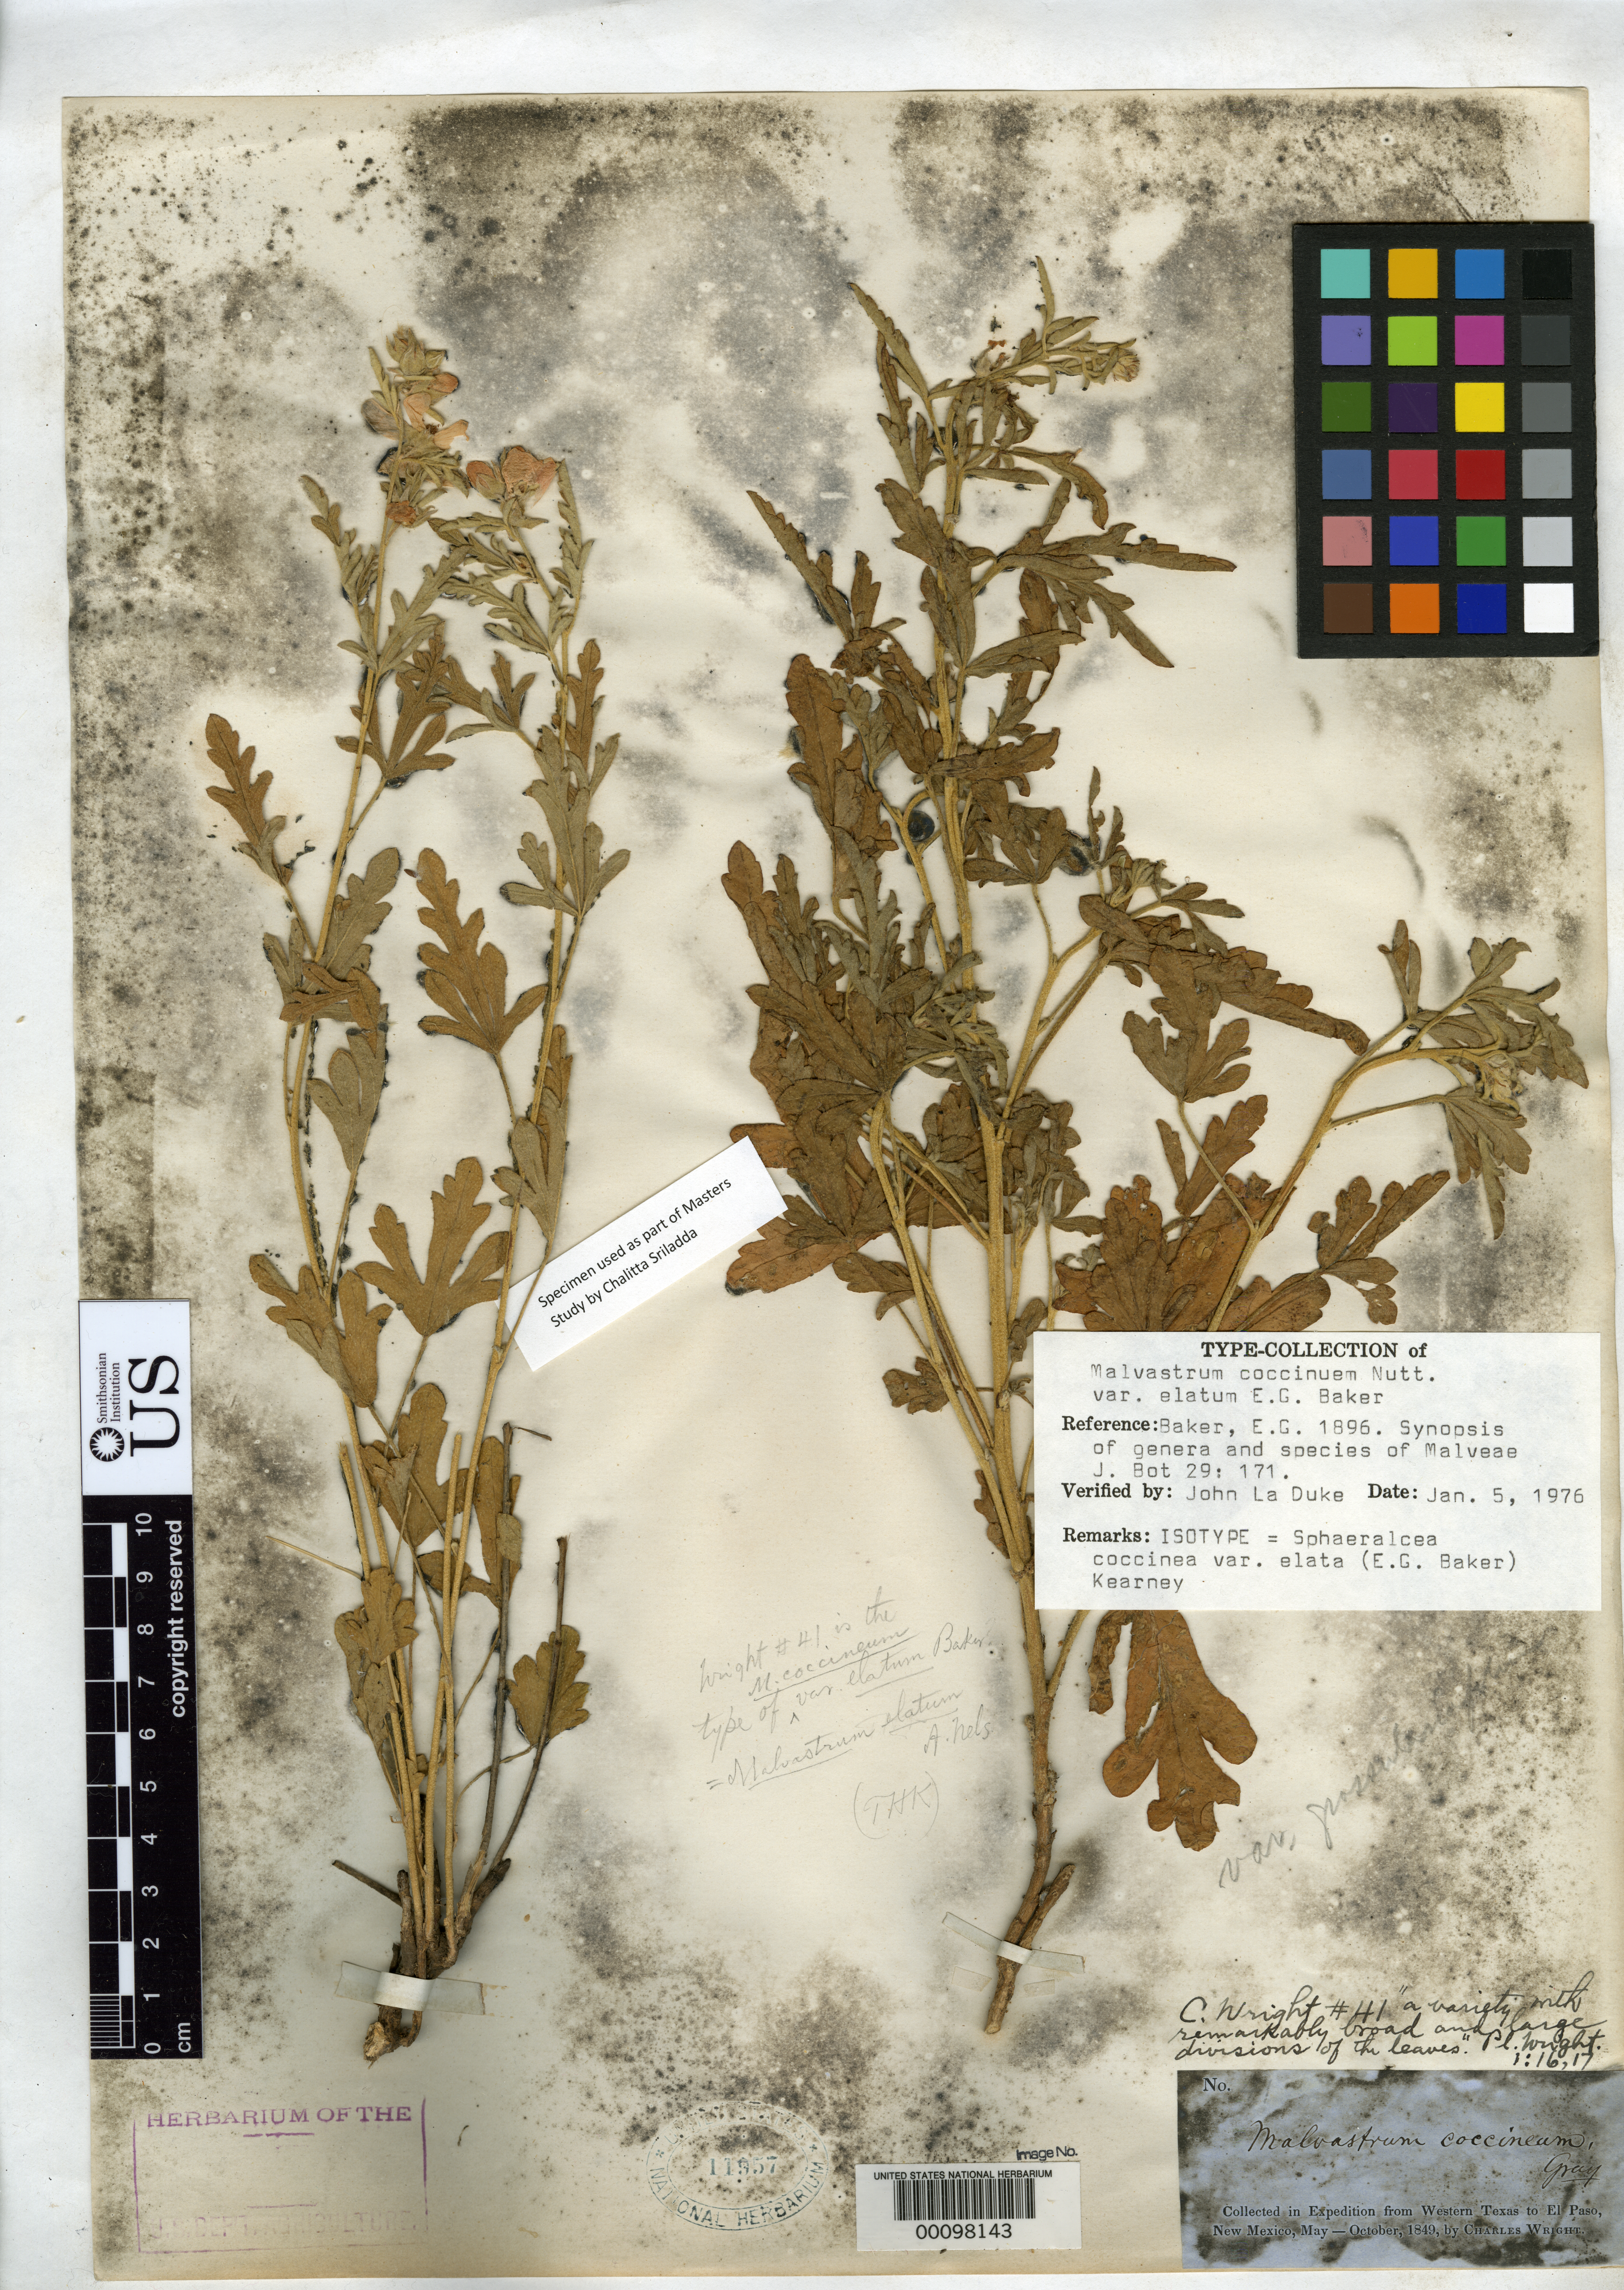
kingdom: Plantae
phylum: Tracheophyta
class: Magnoliopsida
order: Malvales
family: Malvaceae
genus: Malvastrum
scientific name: Malvastrum coccineum var. elatum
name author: Baker f.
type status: Isosyntype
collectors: C. Wright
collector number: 41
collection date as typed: May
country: United States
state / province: New Mexico / Texas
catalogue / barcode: US 11957